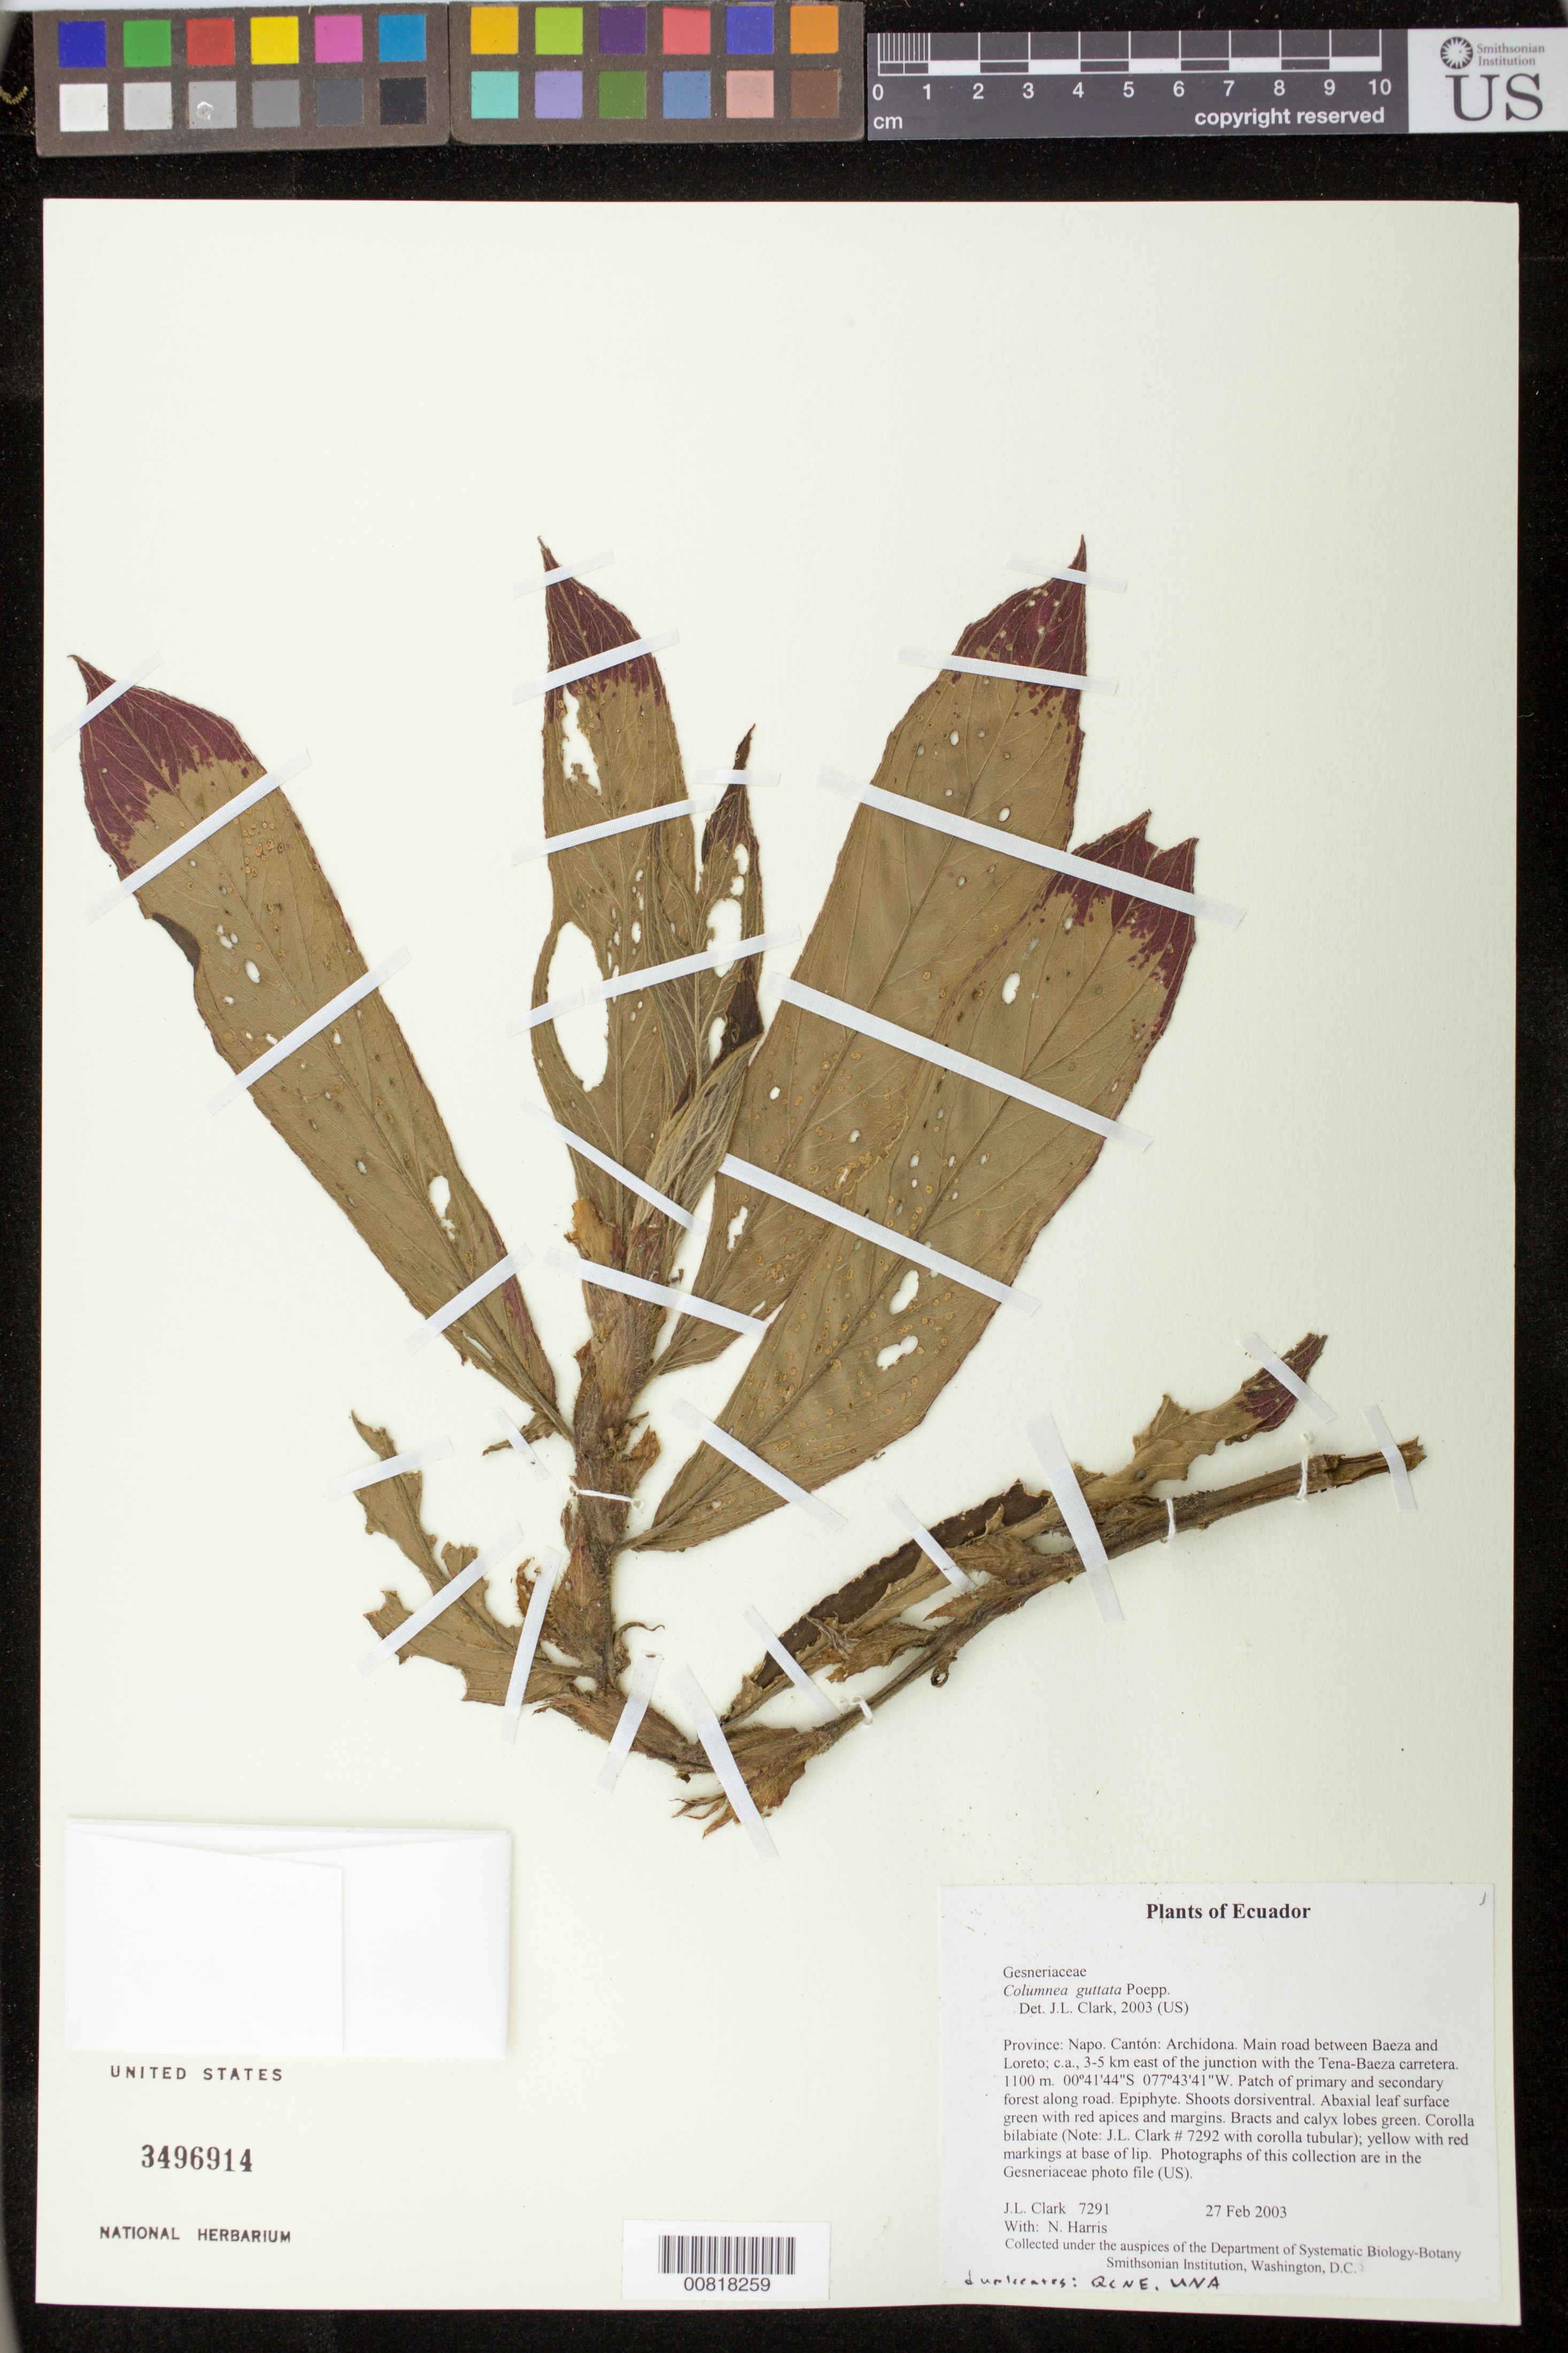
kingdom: Plantae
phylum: Tracheophyta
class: Magnoliopsida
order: Lamiales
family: Gesneriaceae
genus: Columnea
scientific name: Columnea guttata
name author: Poepp.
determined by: Clark, J. L., (SEL), The Marie Selby Botanical Garden (UNITED STATES)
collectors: J. L. Clark & N. Harris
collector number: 7291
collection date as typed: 27 Feb 2003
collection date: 2003-02-27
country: Ecuador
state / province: Napo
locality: Archidona. Main road between Baeza and Loreto; c.a., 3-5 km east of the junction with the Tena-Baeza carretera.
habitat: Patch of primary and secondary forest along road.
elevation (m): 1100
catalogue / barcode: US 3496914